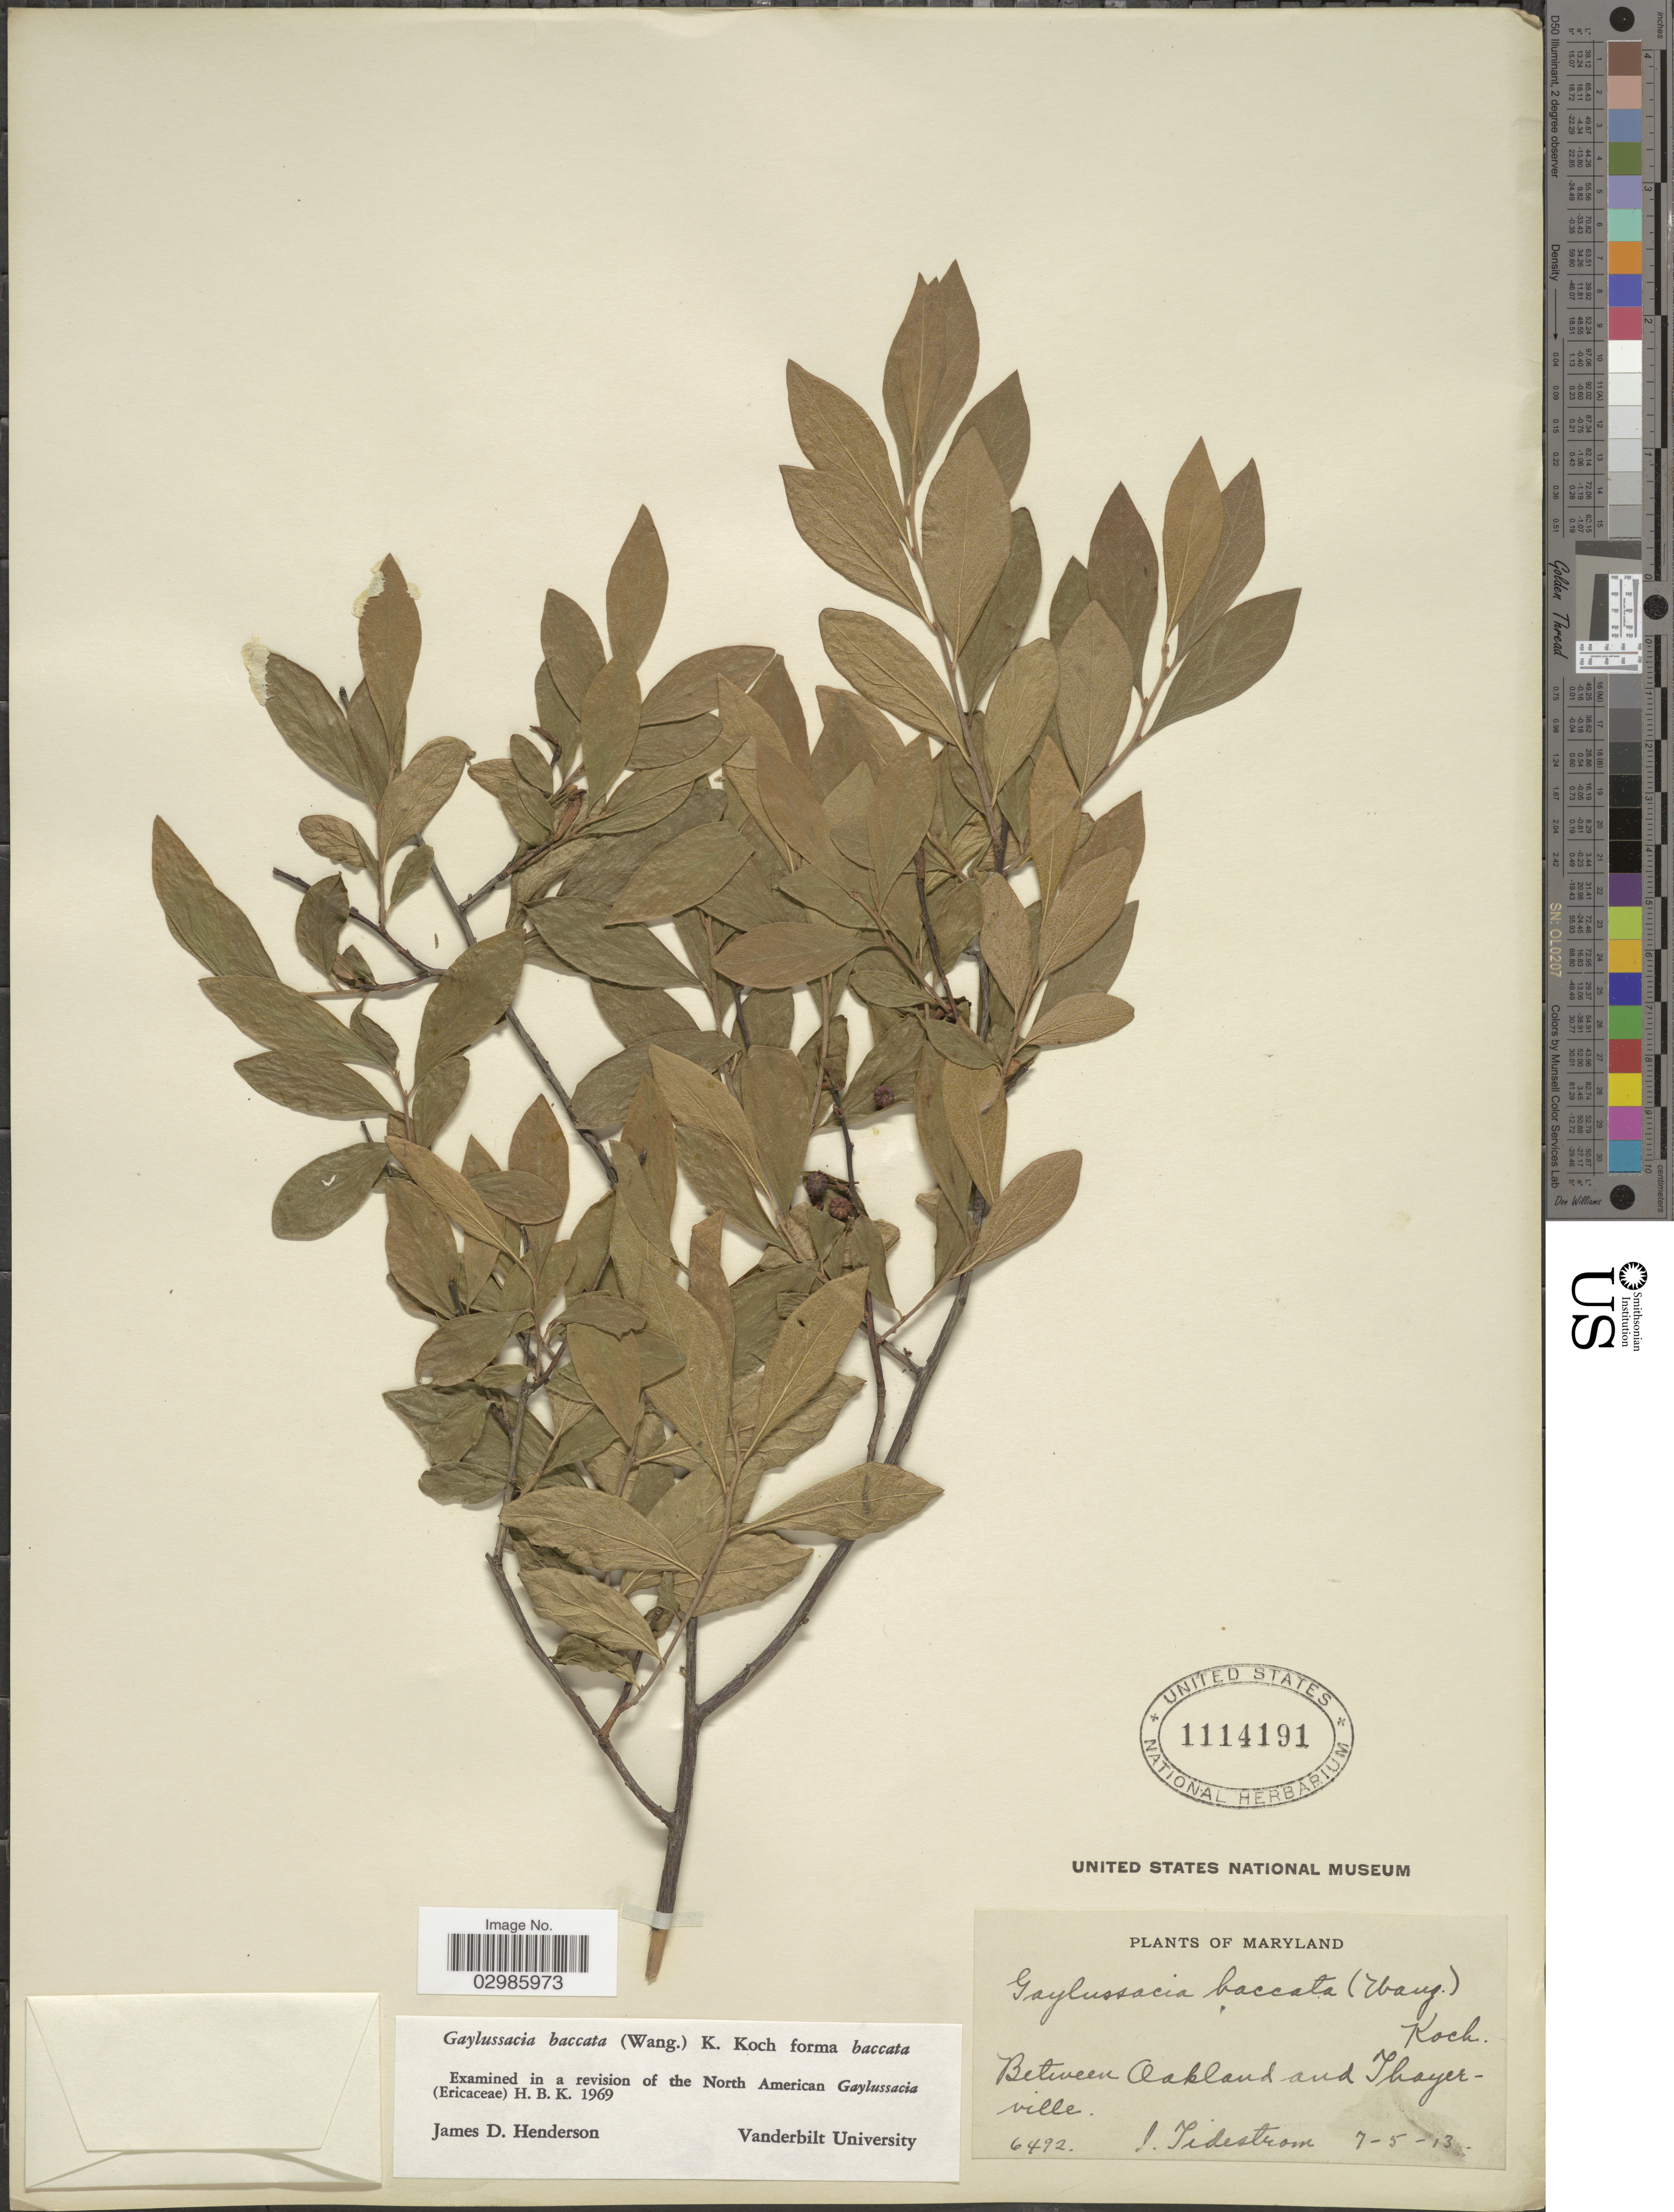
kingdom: Plantae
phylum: Tracheophyta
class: Magnoliopsida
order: Ericales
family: Ericaceae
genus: Gaylussacia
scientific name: Gaylussacia baccata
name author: (Wangenh.) K. Koch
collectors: I. F. Tidestrom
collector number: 6492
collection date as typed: Transcribed d/m/y: 5/7/13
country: United States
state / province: Maryland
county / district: Garrett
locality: Between Oakland and Ihayerville.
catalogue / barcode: US 1114191